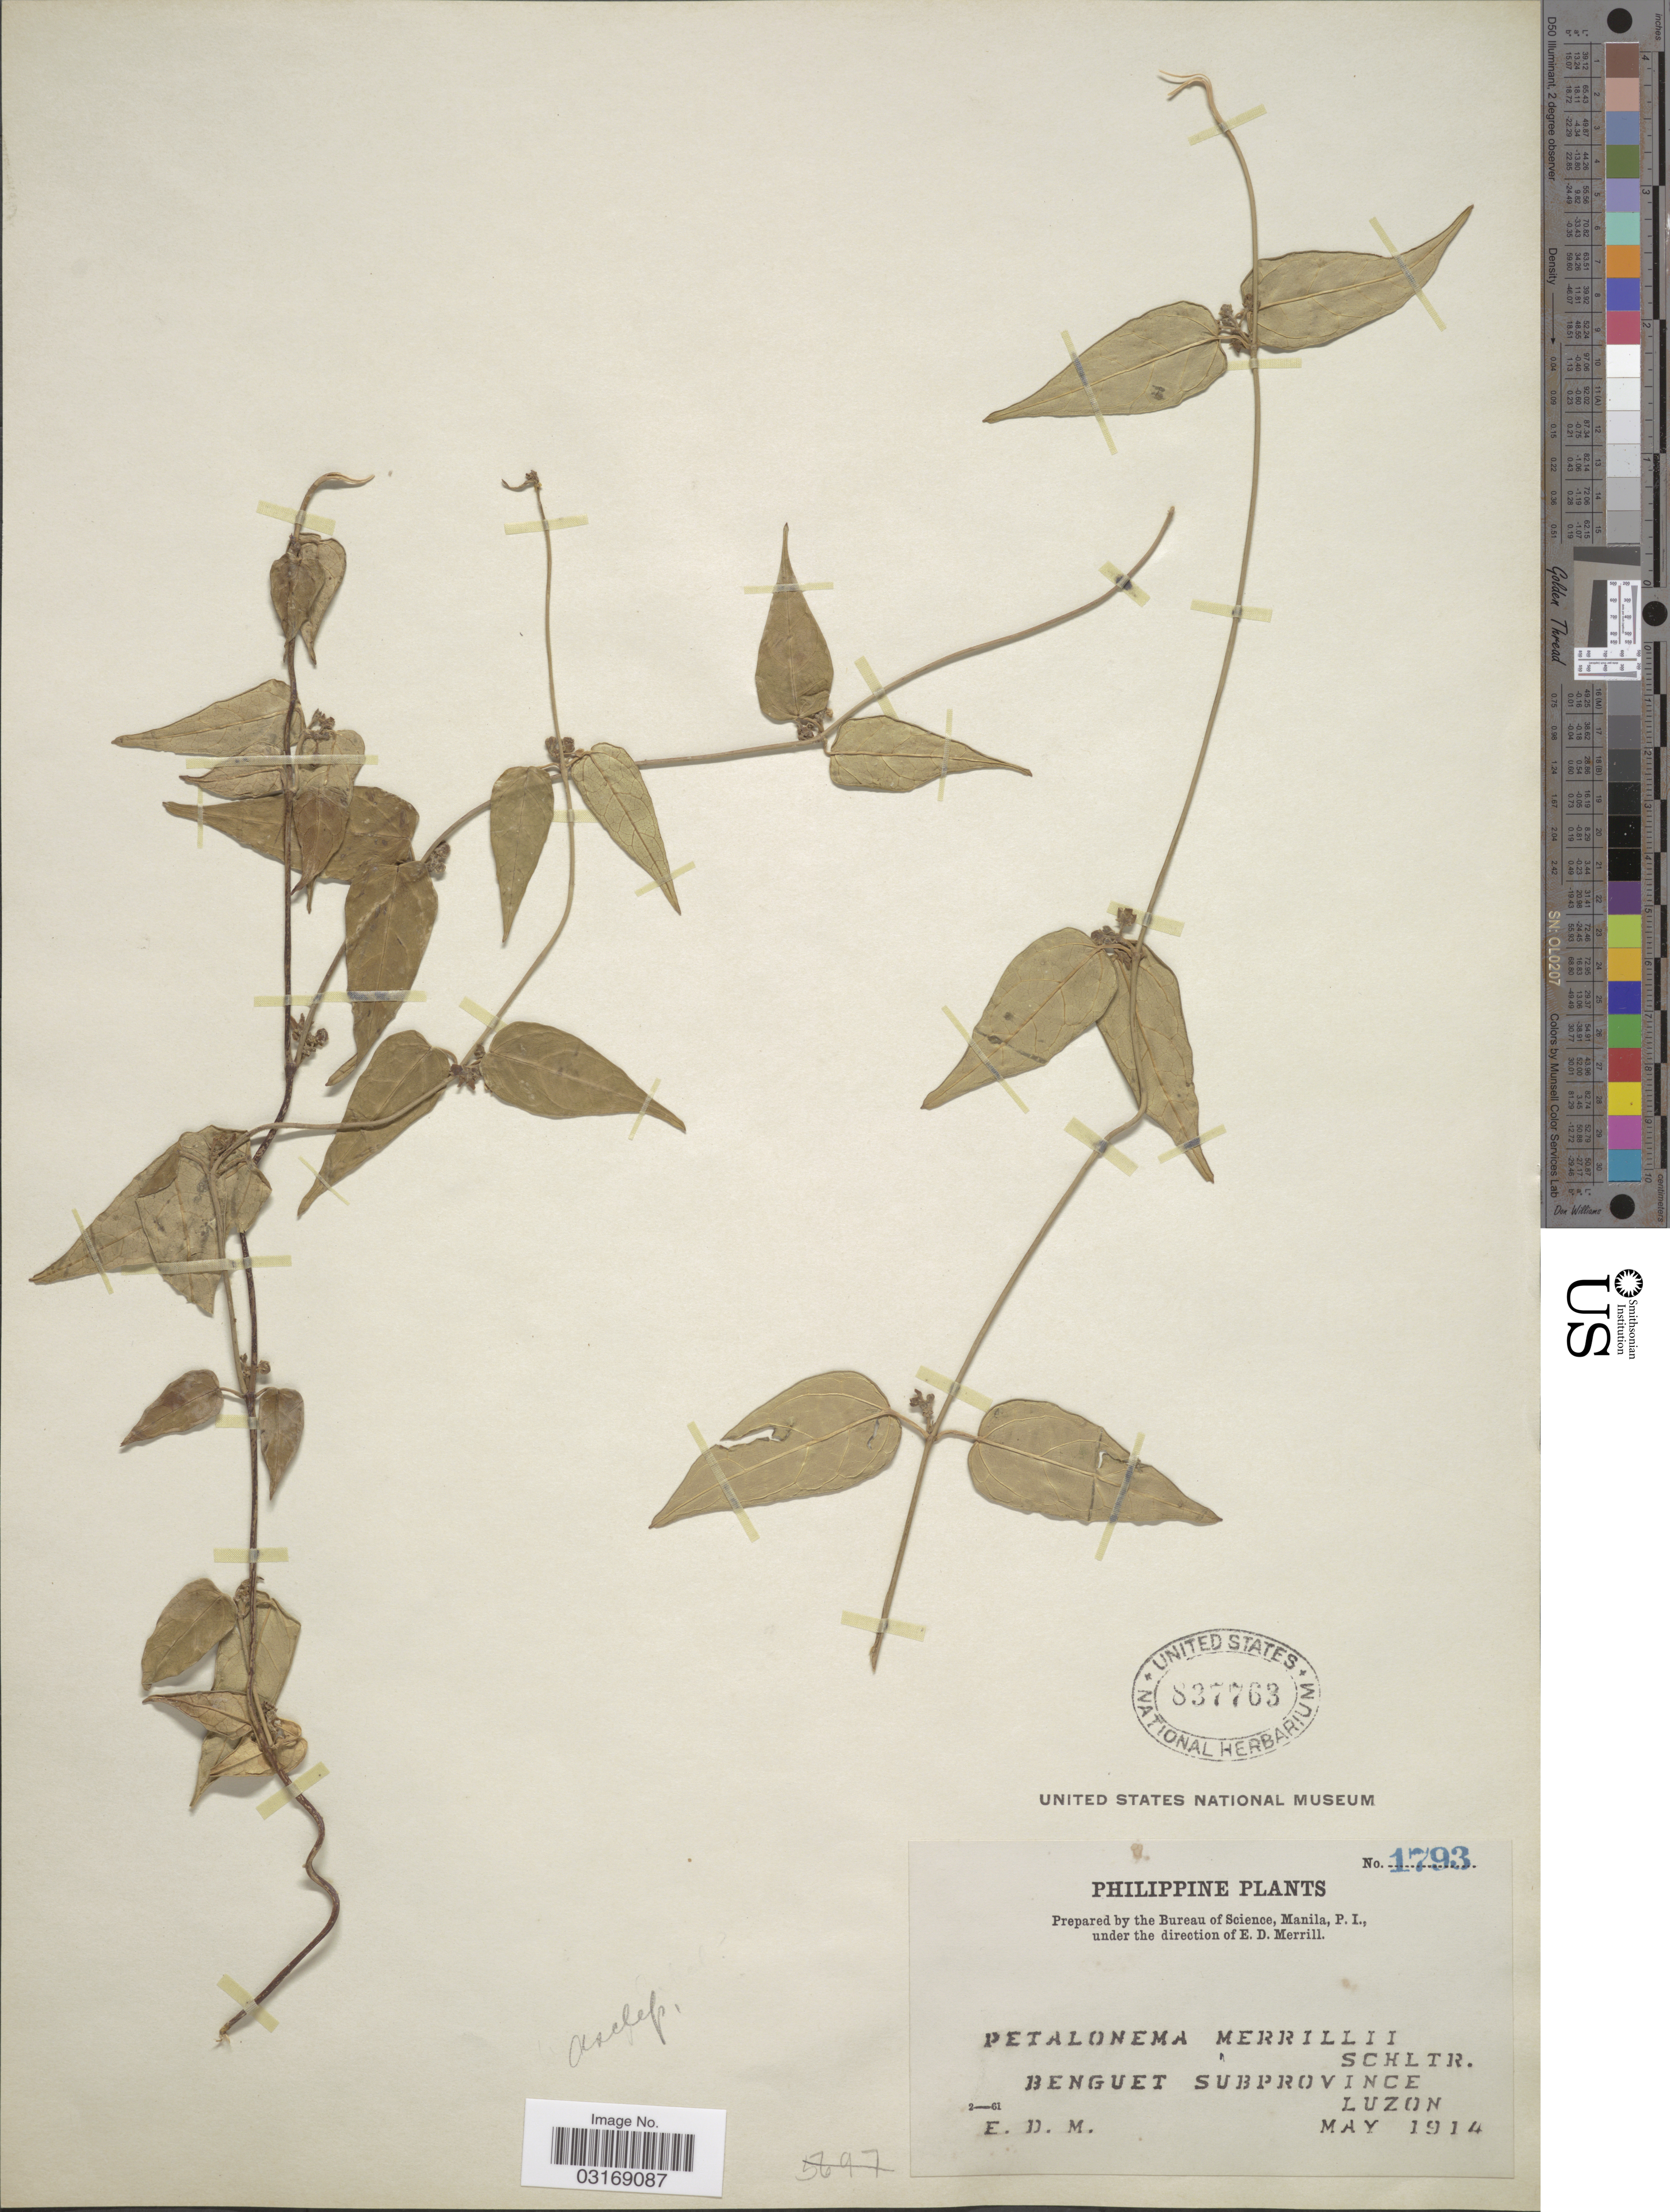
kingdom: Plantae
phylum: Tracheophyta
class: Magnoliopsida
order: Myrtales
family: Melastomataceae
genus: Petalonema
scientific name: Petalonema merrillii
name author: Schltr.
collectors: E. D. Merrill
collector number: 1793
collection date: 1914-05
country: Philippines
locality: Benguet Subprovince Luzon.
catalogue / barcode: US 837763